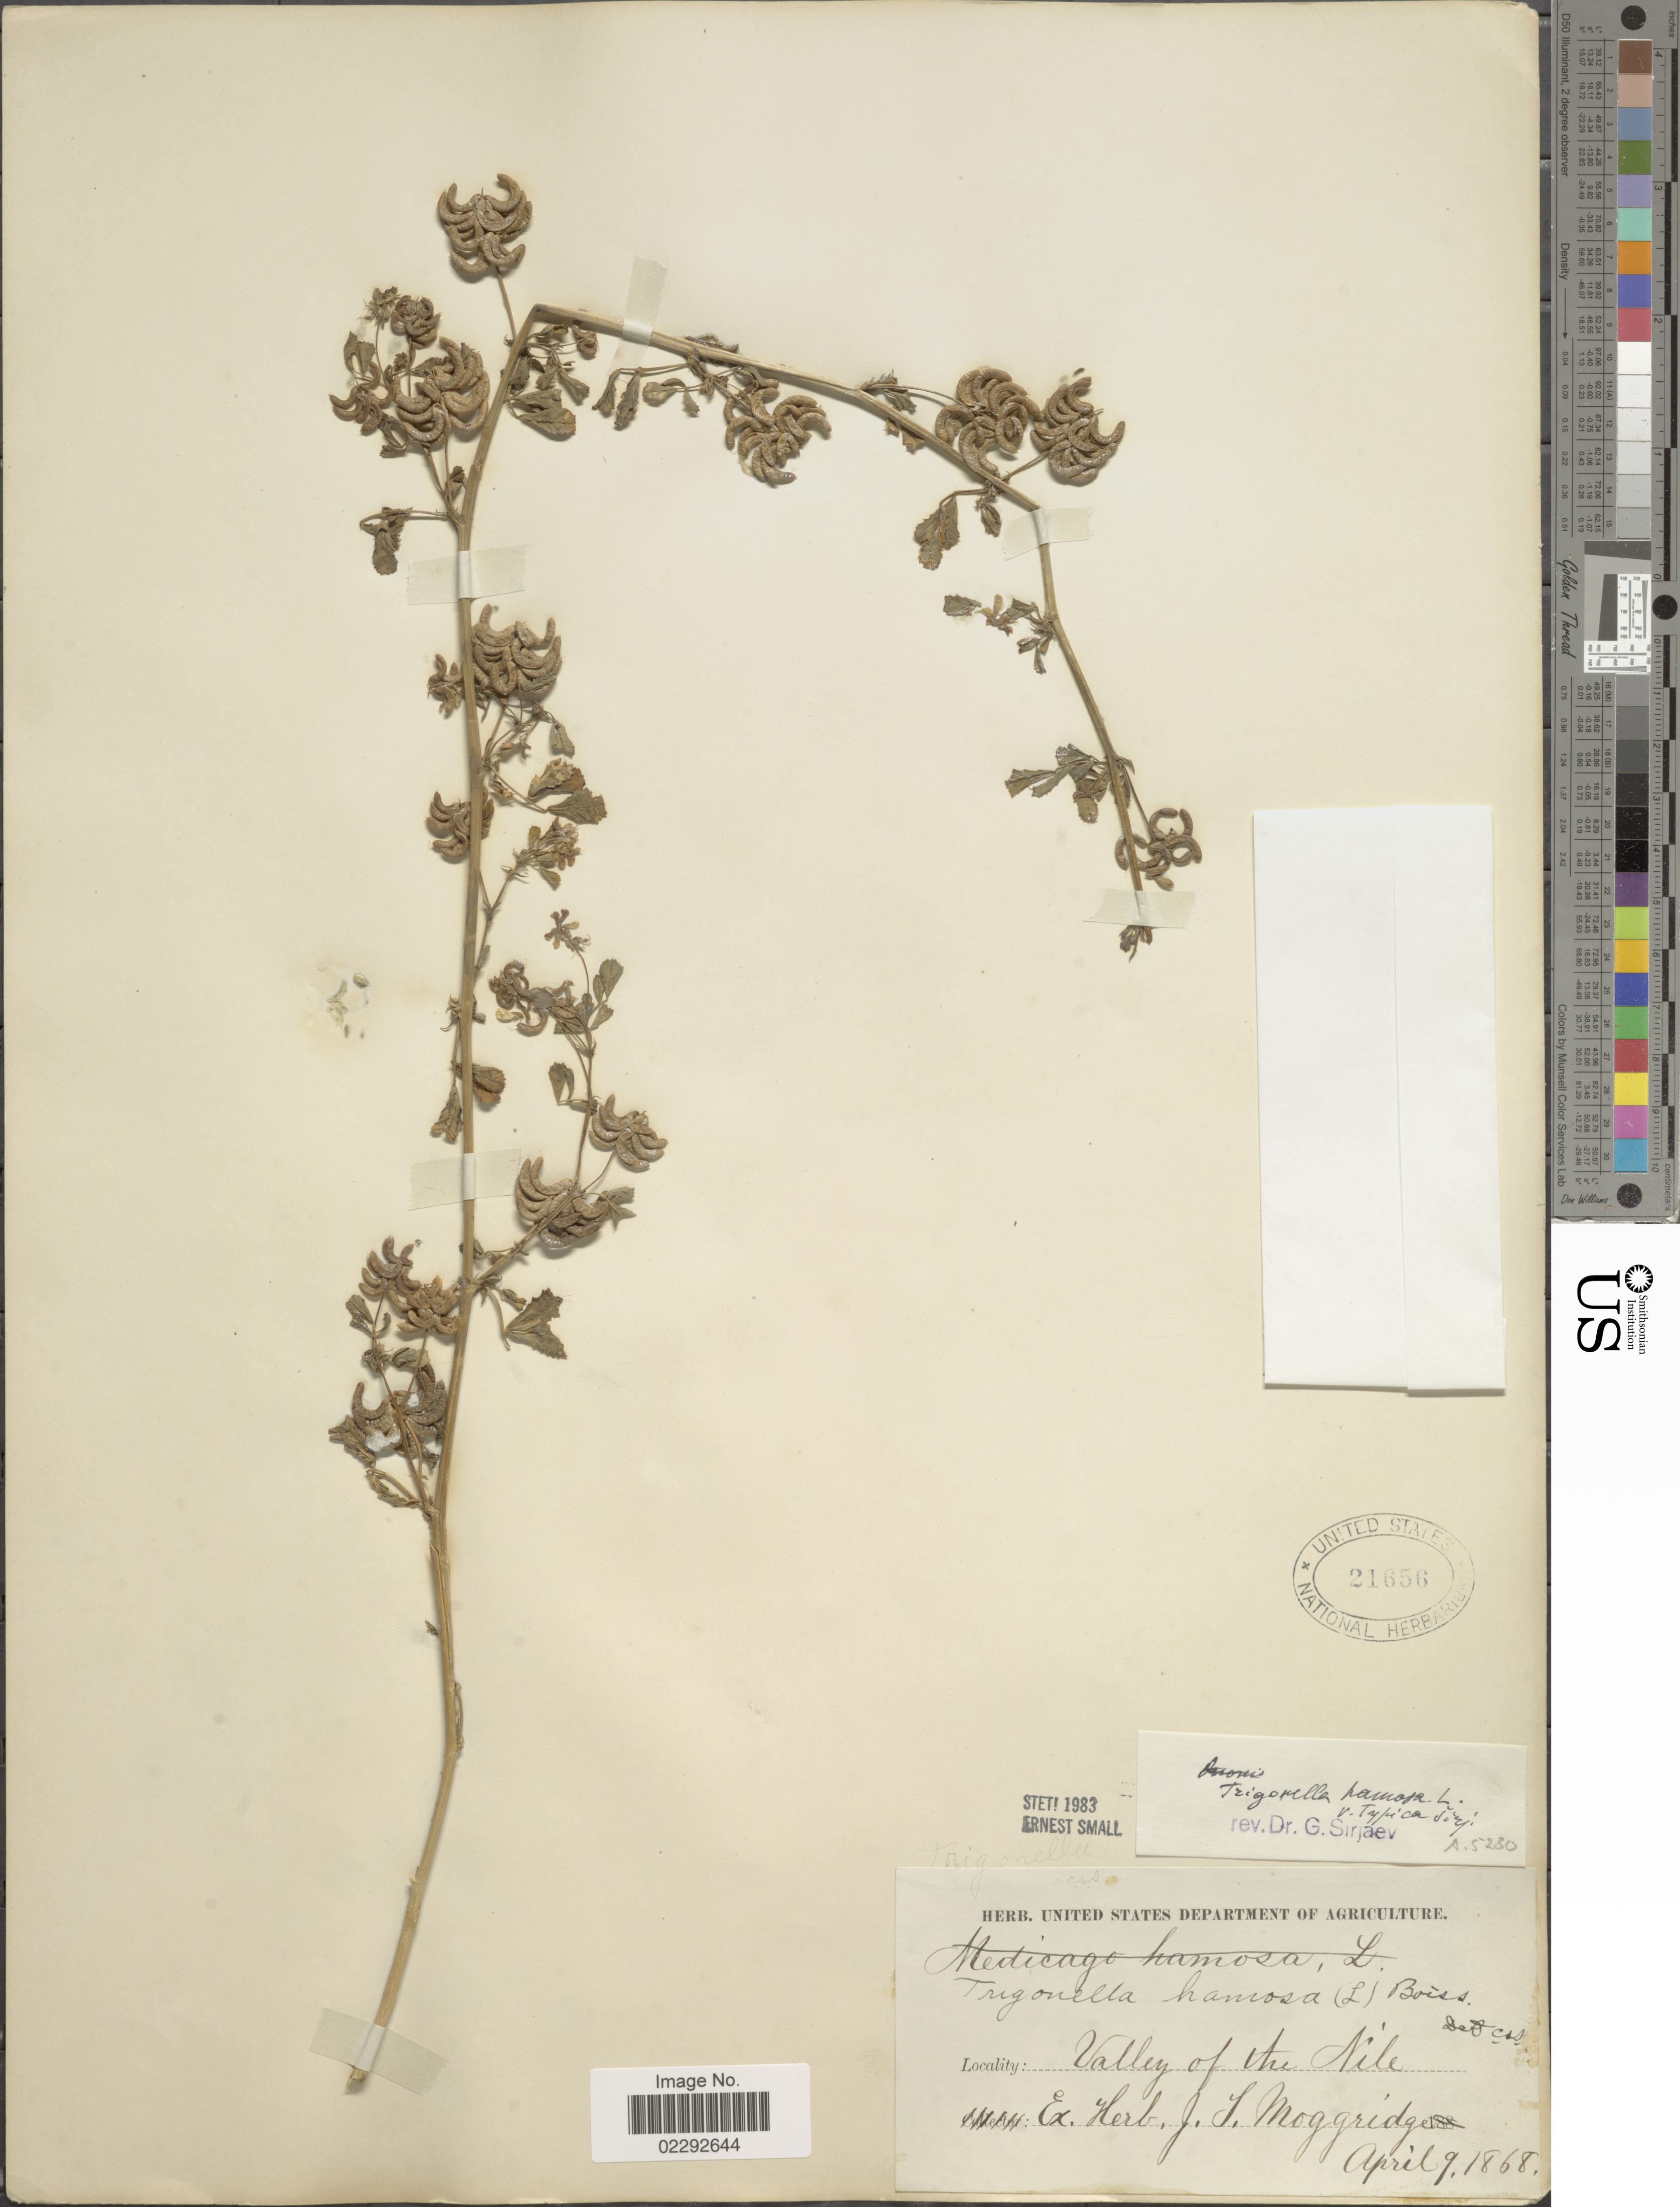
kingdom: Plantae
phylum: Tracheophyta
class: Magnoliopsida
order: Fabales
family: Fabaceae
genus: Trigonella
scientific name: Trigonella hamosa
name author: Del. ex Smith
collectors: ex herb. J.T. Moggridge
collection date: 1868-04-09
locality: Valley of the Nile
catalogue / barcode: US 21656